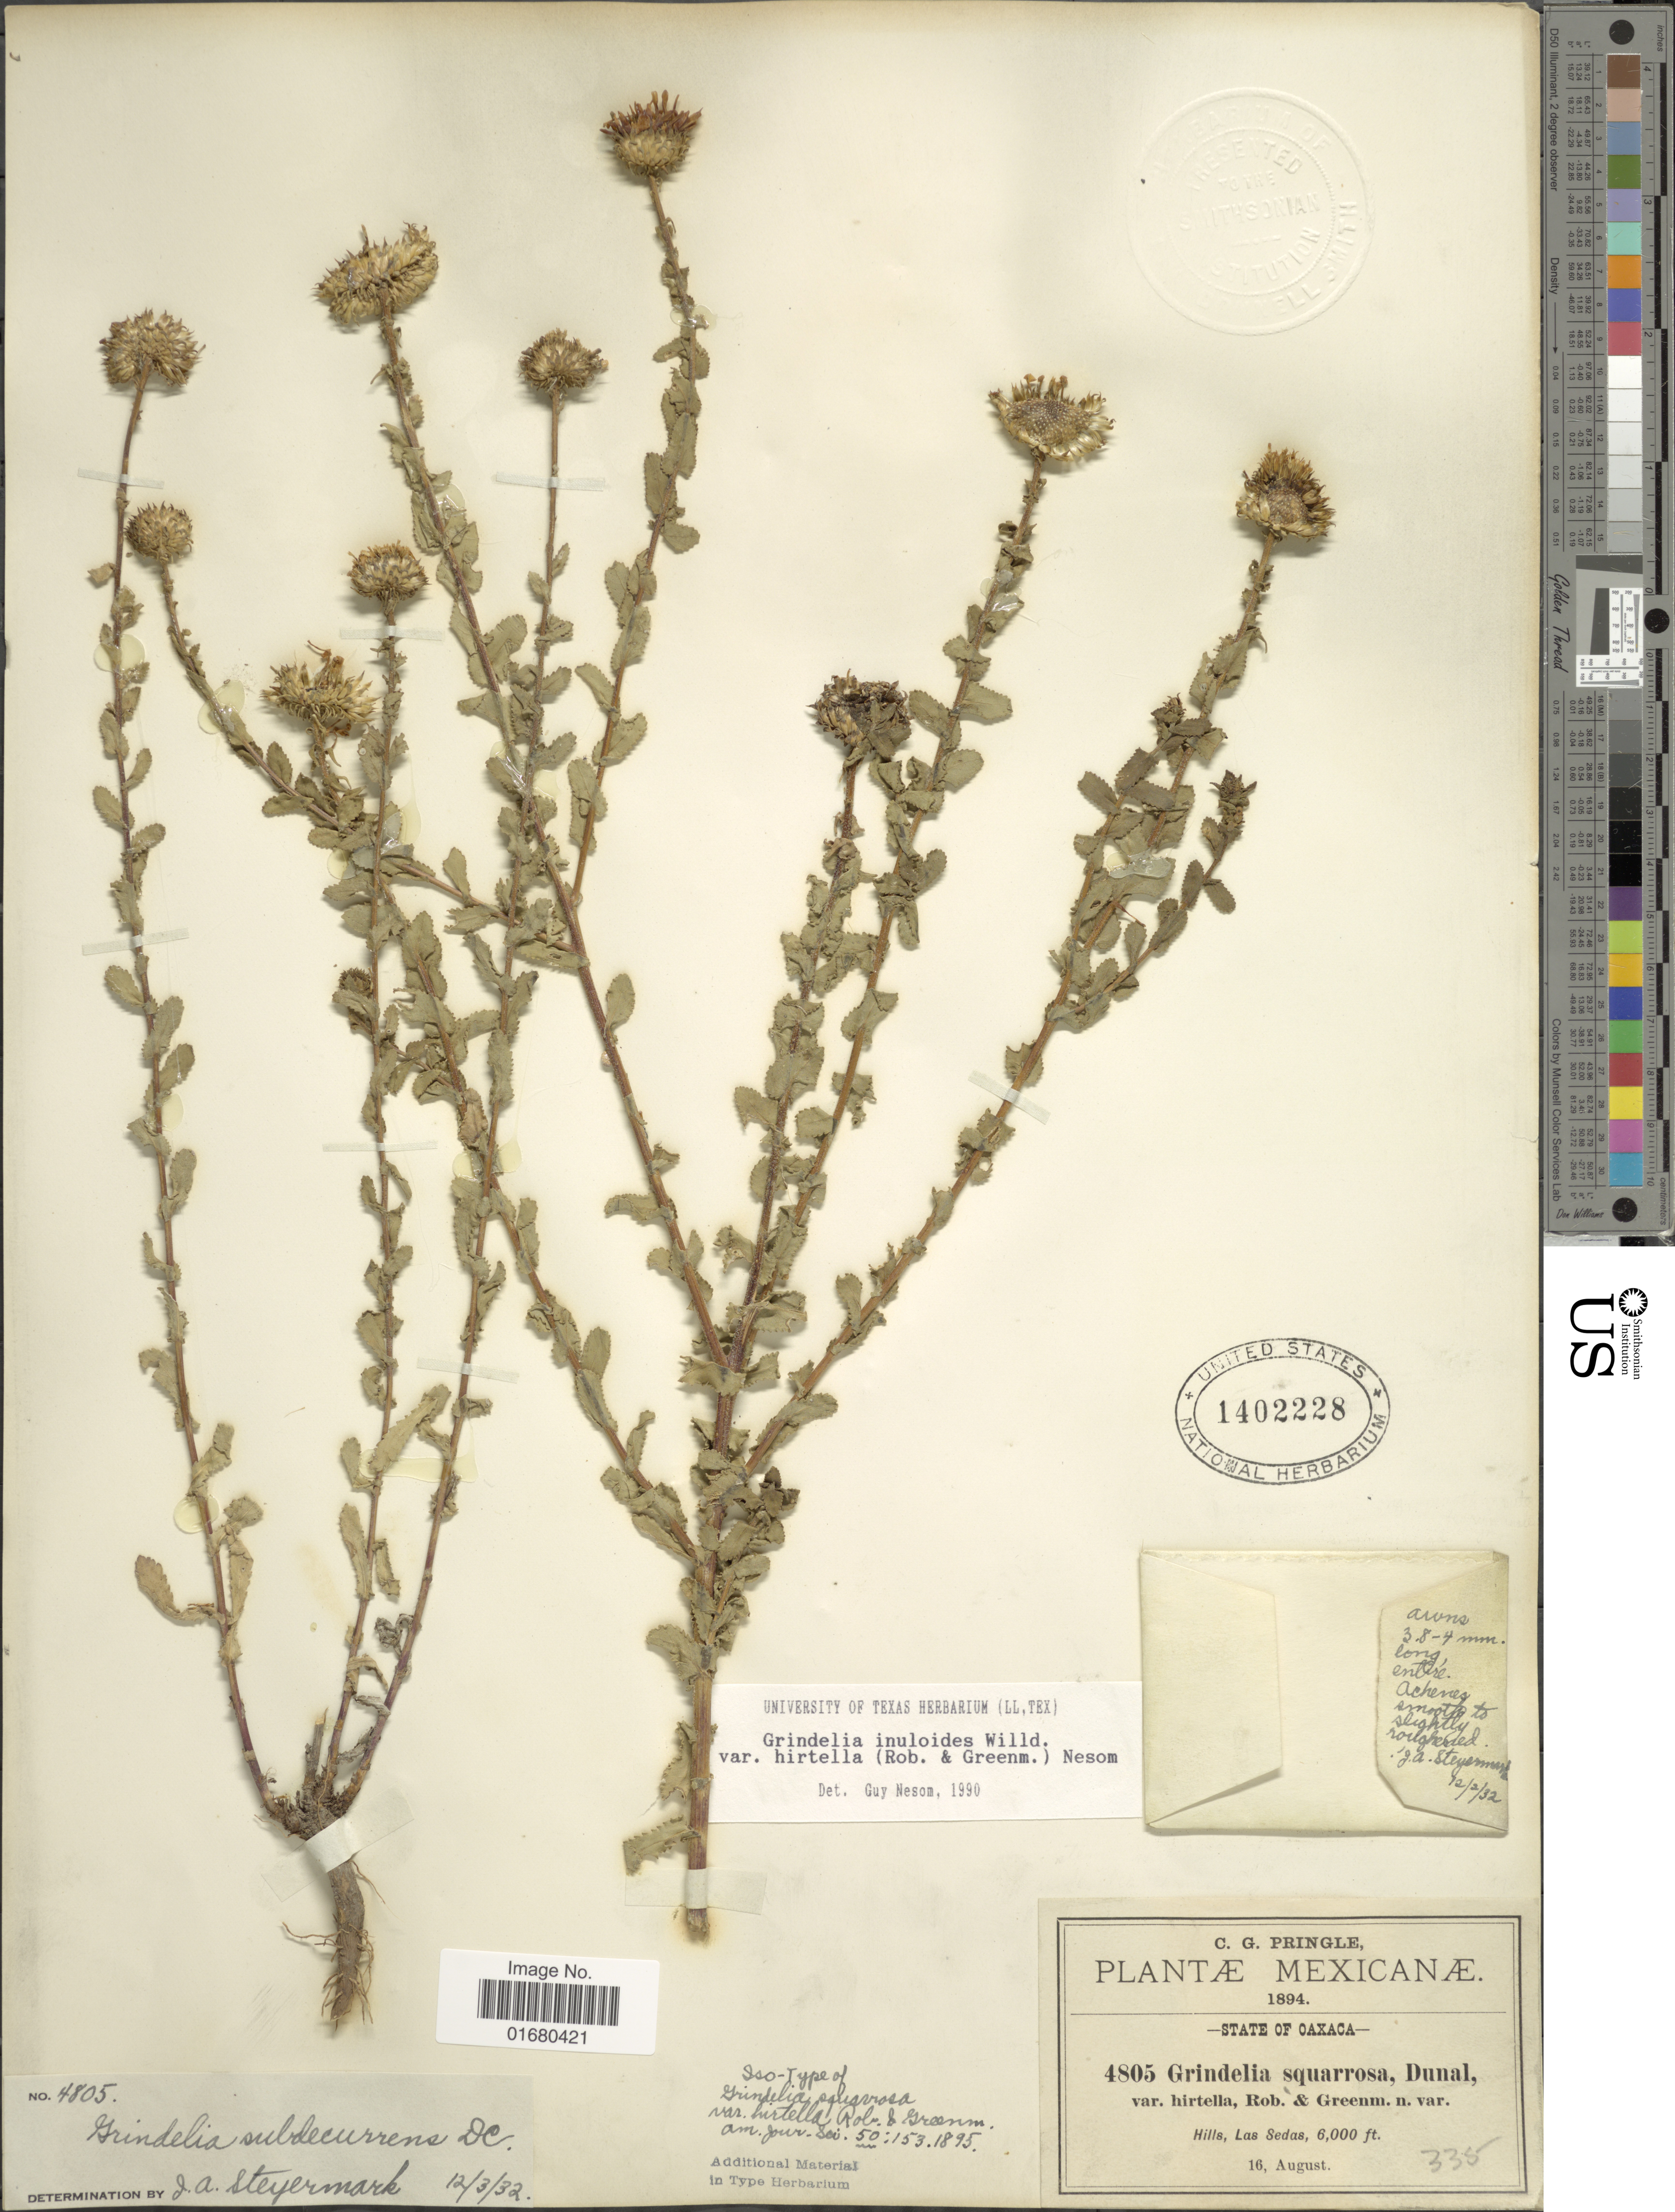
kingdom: Plantae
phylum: Tracheophyta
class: Magnoliopsida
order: Asterales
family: Asteraceae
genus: Grindelia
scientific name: Grindelia inuloides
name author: Willd.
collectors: C. G. Pringle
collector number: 4805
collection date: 1894-08-16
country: Mexico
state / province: Oaxaca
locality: Hills, Las Sedas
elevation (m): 1829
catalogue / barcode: US 1402228